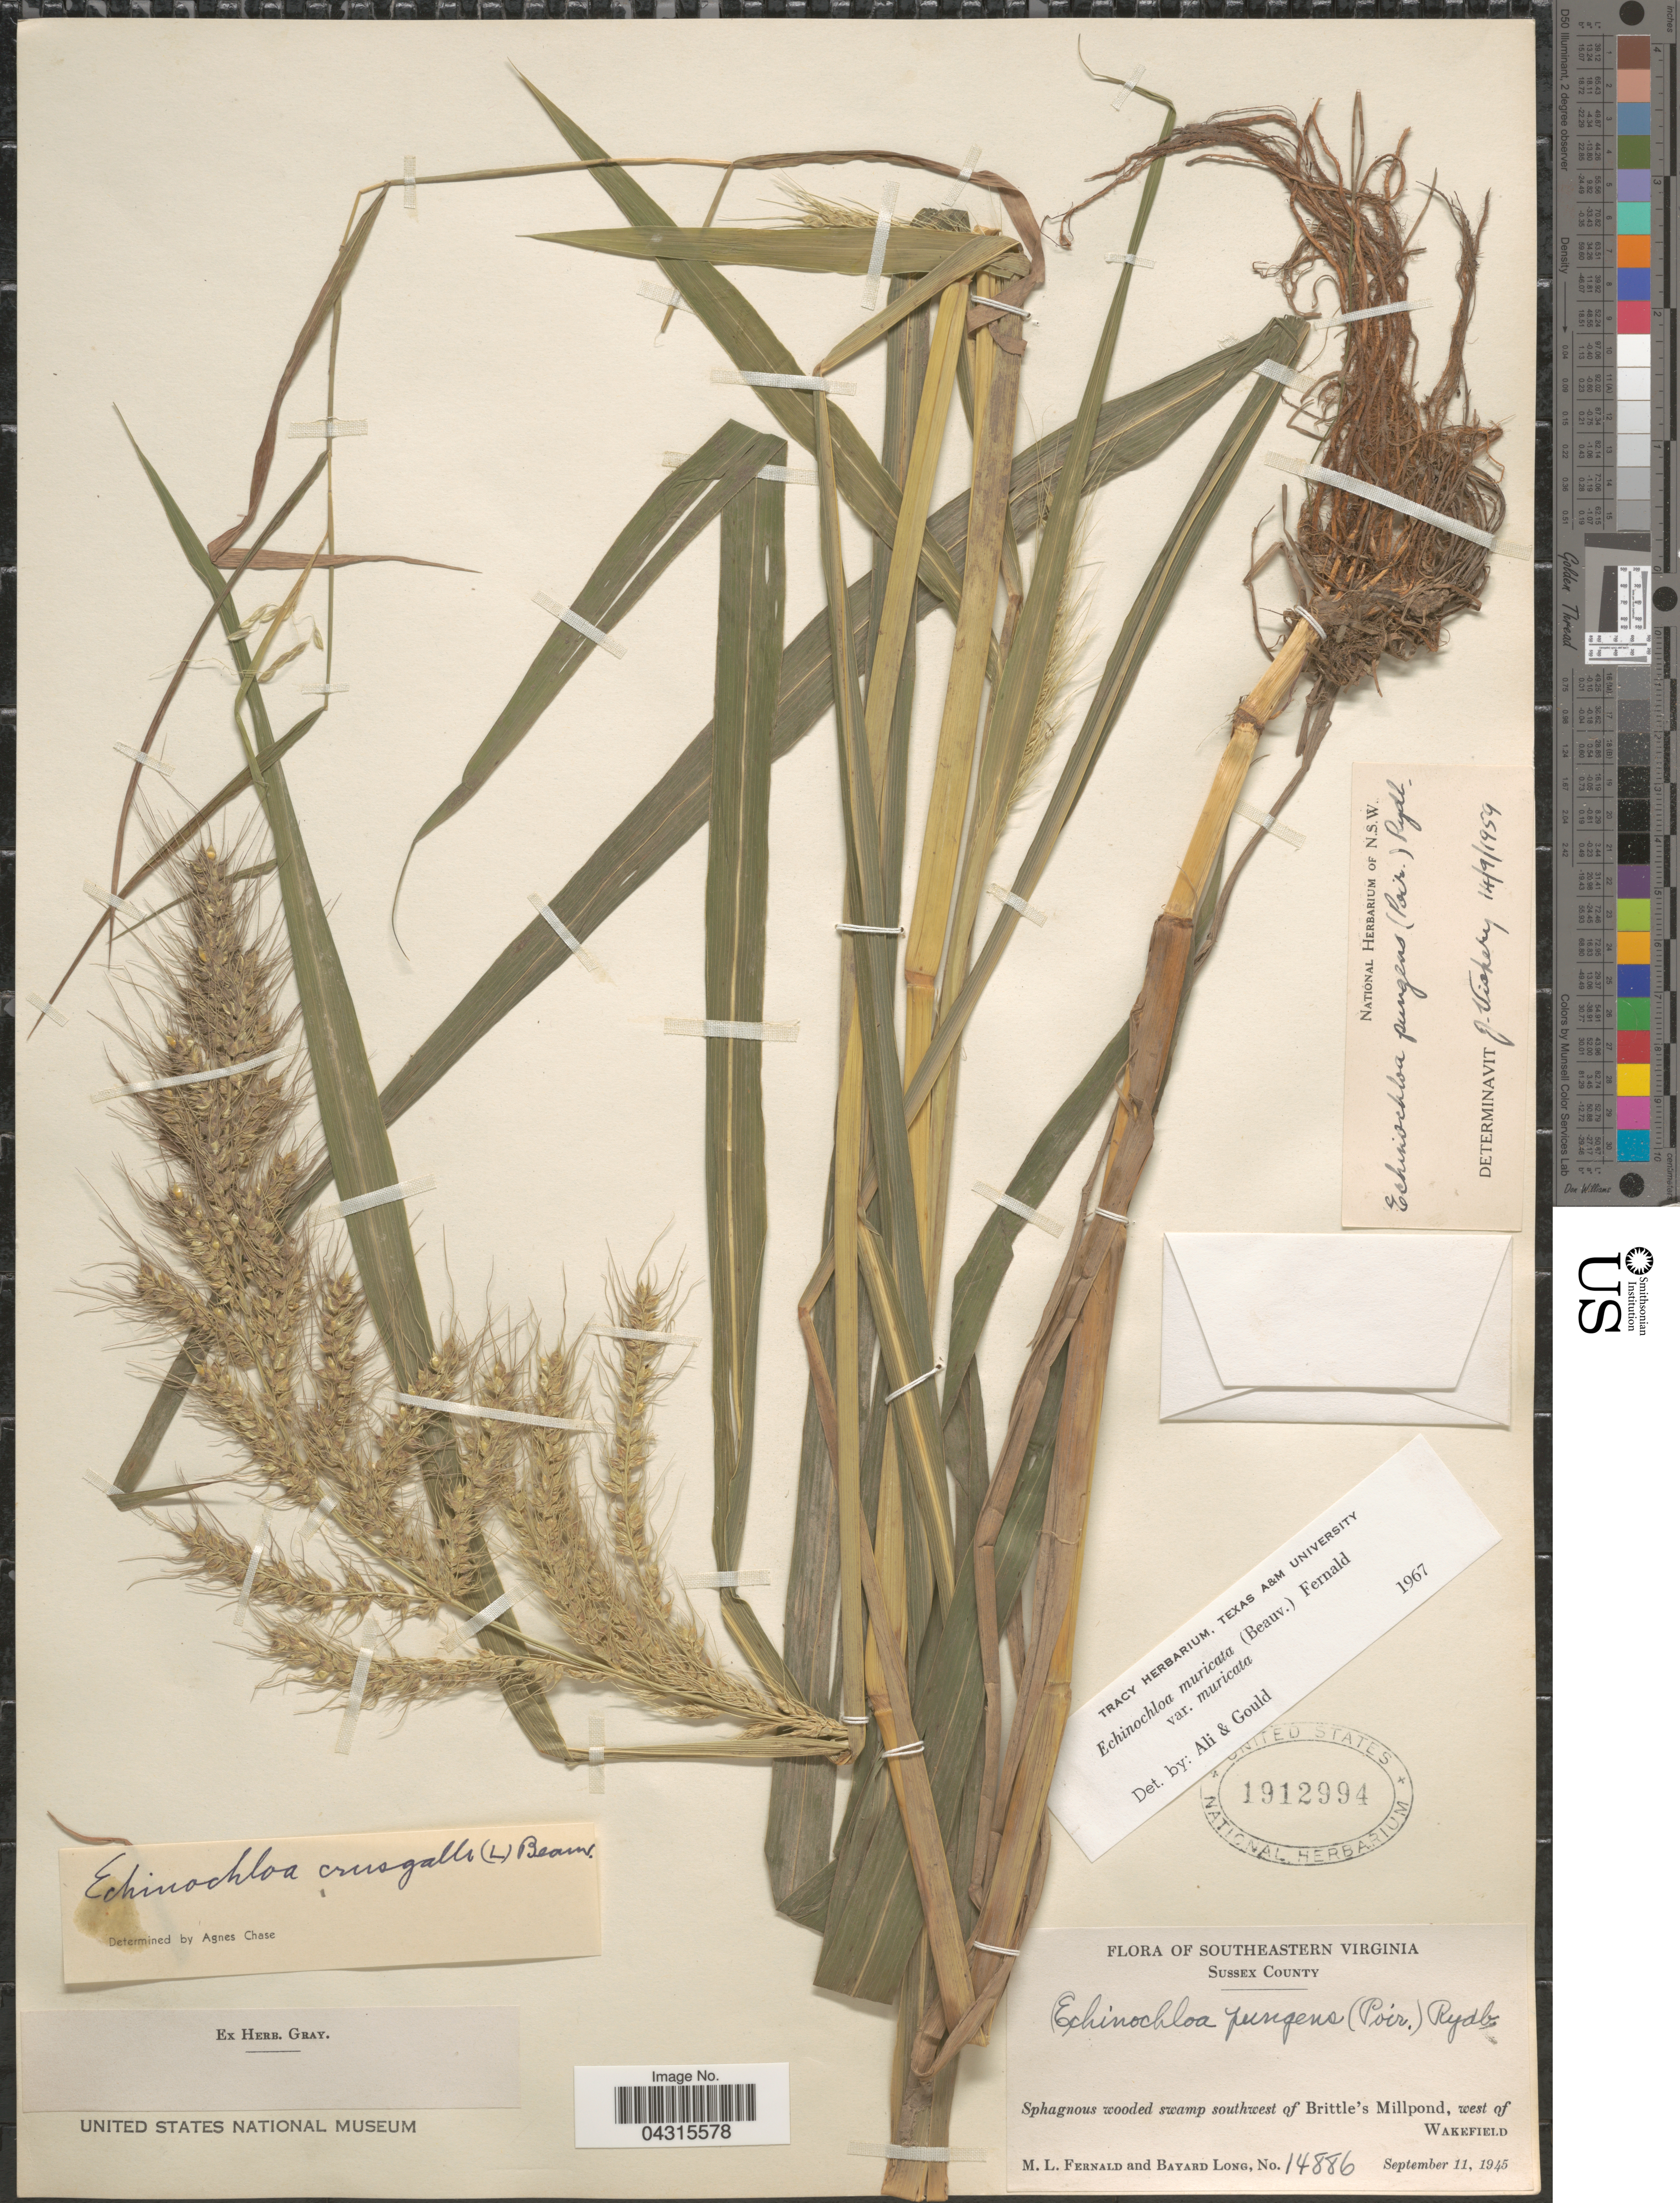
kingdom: Plantae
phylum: Tracheophyta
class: Liliopsida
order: Poales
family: Poaceae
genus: Echinochloa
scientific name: Echinochloa muricata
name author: (P. Beauv.) Fernald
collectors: M. L. Fernald & B. Long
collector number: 14886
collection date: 1945-09-11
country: United States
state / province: Virginia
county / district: Sussex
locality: Southeastern Virginia. Sussex County. Spagnous wooded swamp southwest of Brittle's Millpond, west of Wakefield.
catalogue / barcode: US 1912994